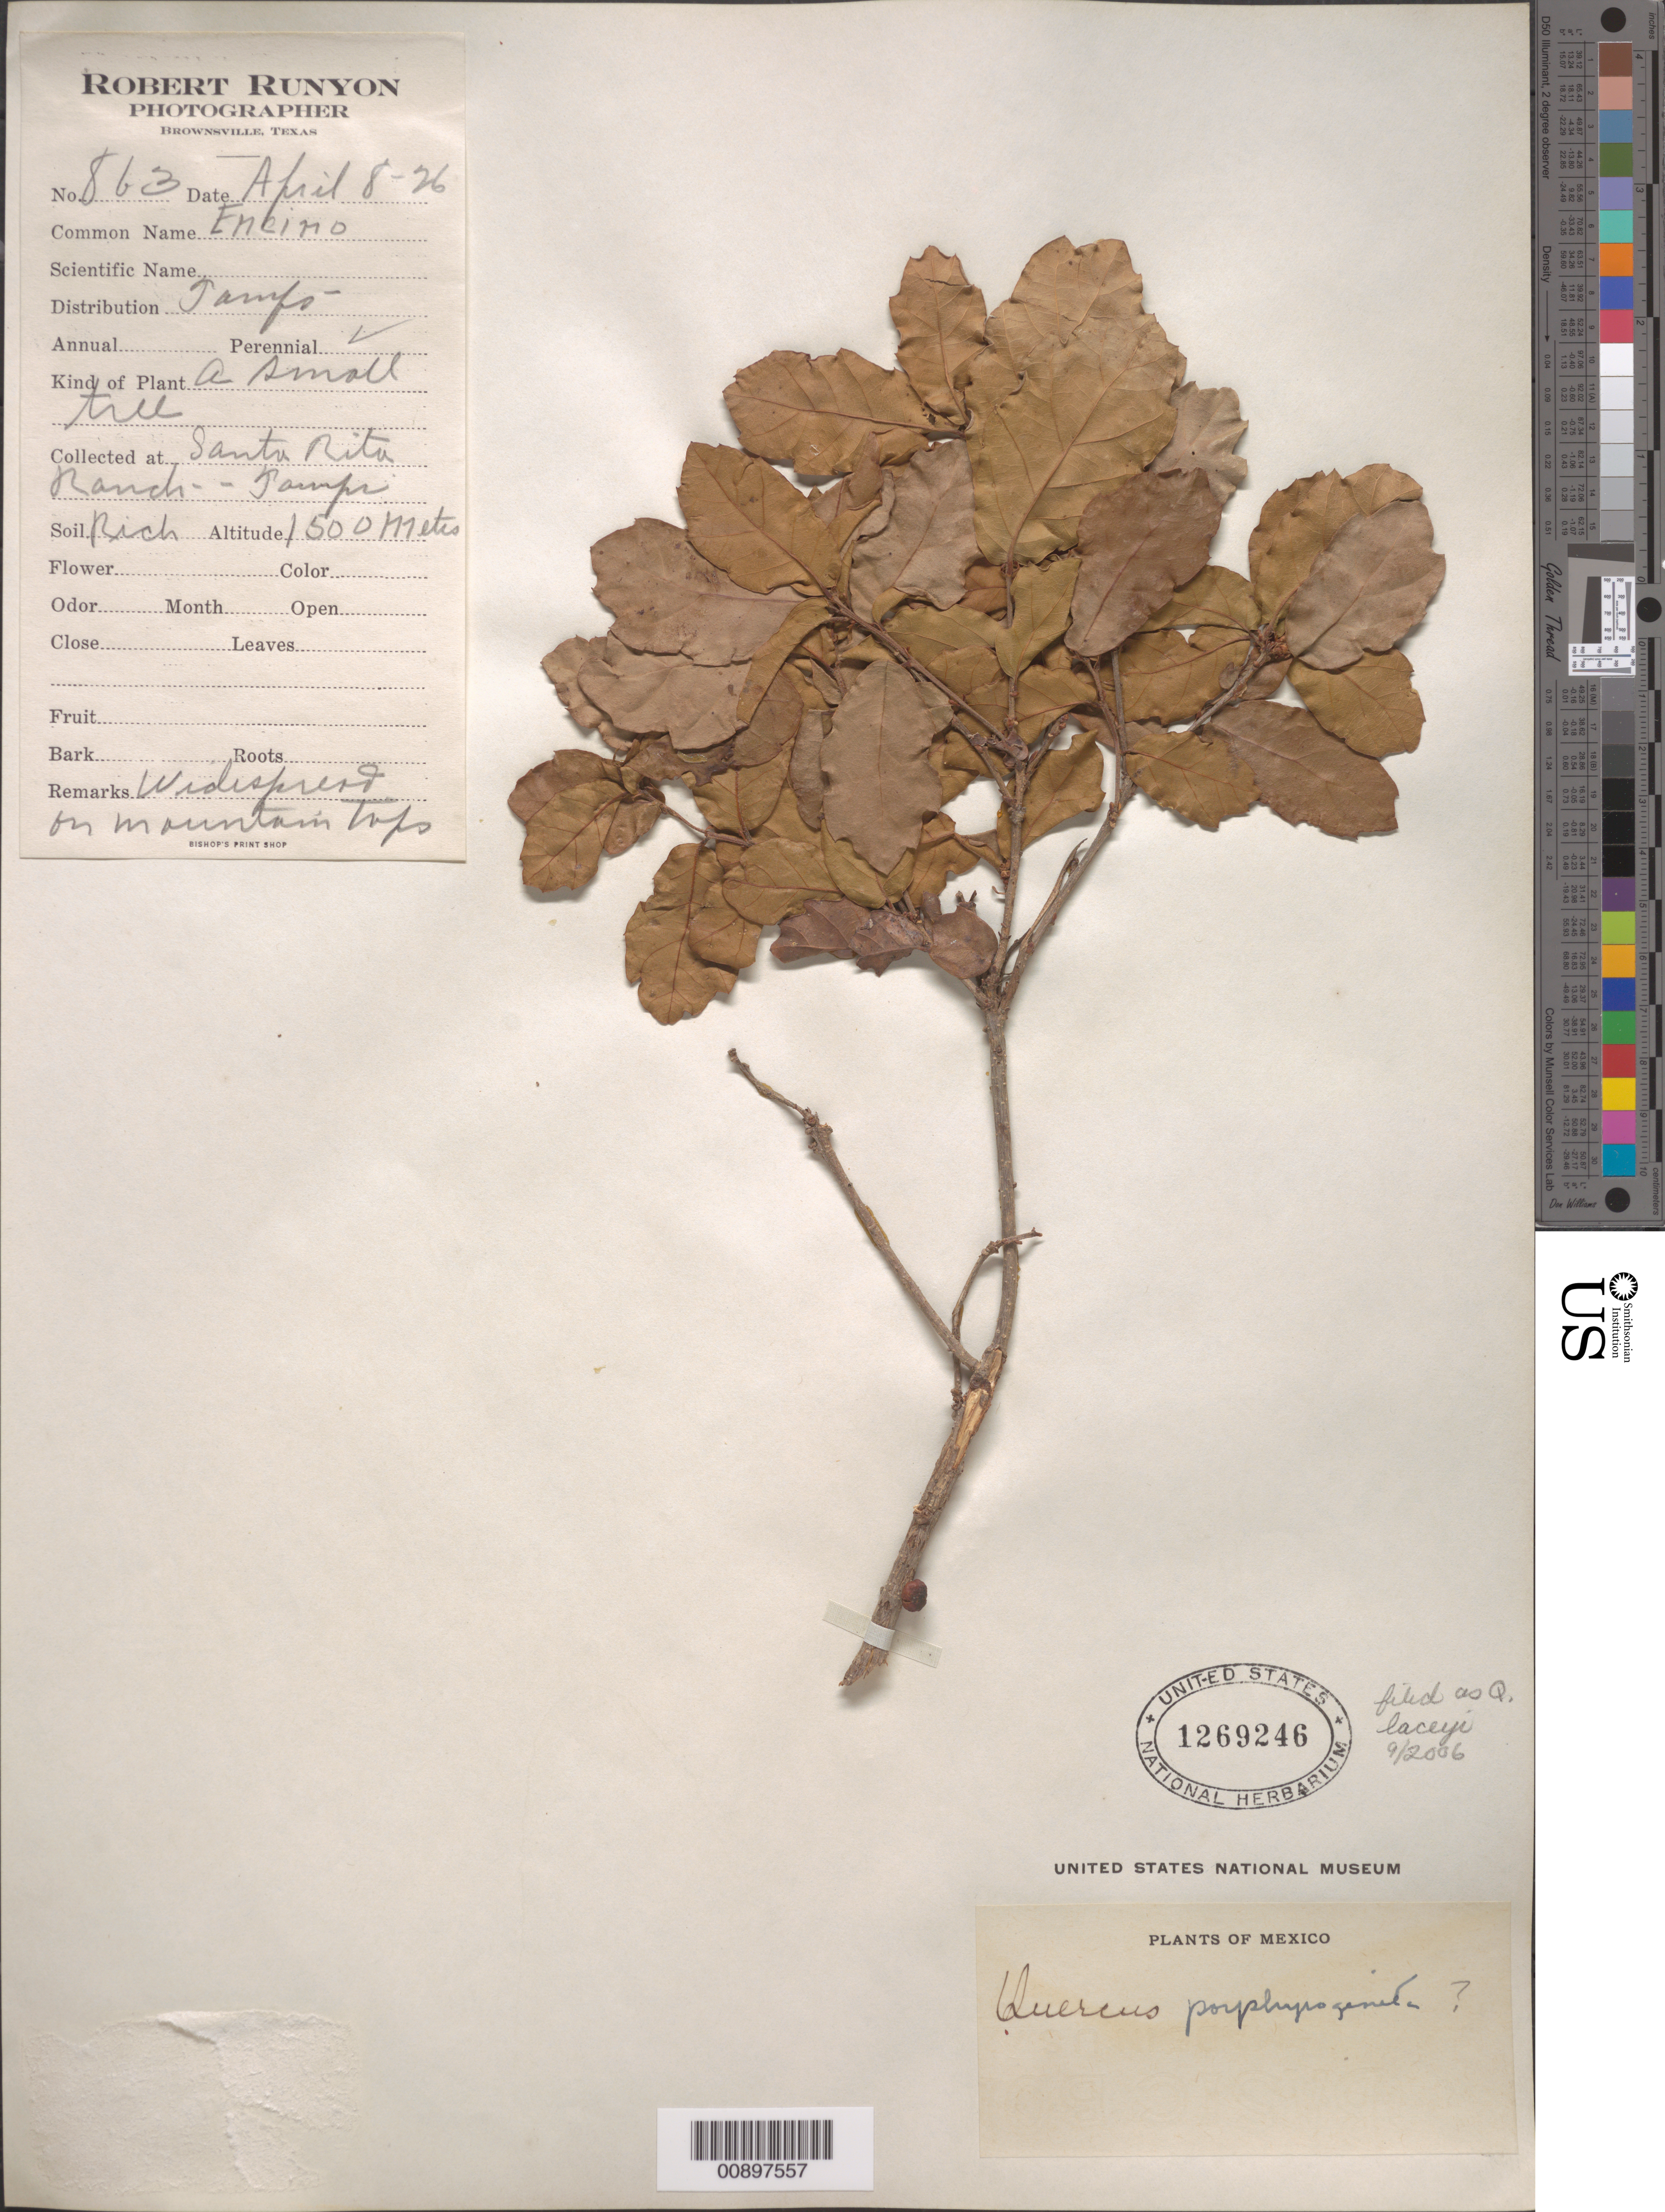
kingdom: Plantae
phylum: Tracheophyta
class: Magnoliopsida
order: Fagales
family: Fagaceae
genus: Quercus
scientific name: Quercus laceyi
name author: Small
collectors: R. Runyon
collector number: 863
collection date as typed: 08 Apr 1926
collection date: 1926-04-08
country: Mexico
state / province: Tamaulipas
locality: Santa Rita Ranch, Tamaulipas.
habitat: Widespread on mountain tops. Rich soil.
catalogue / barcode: US 1269246